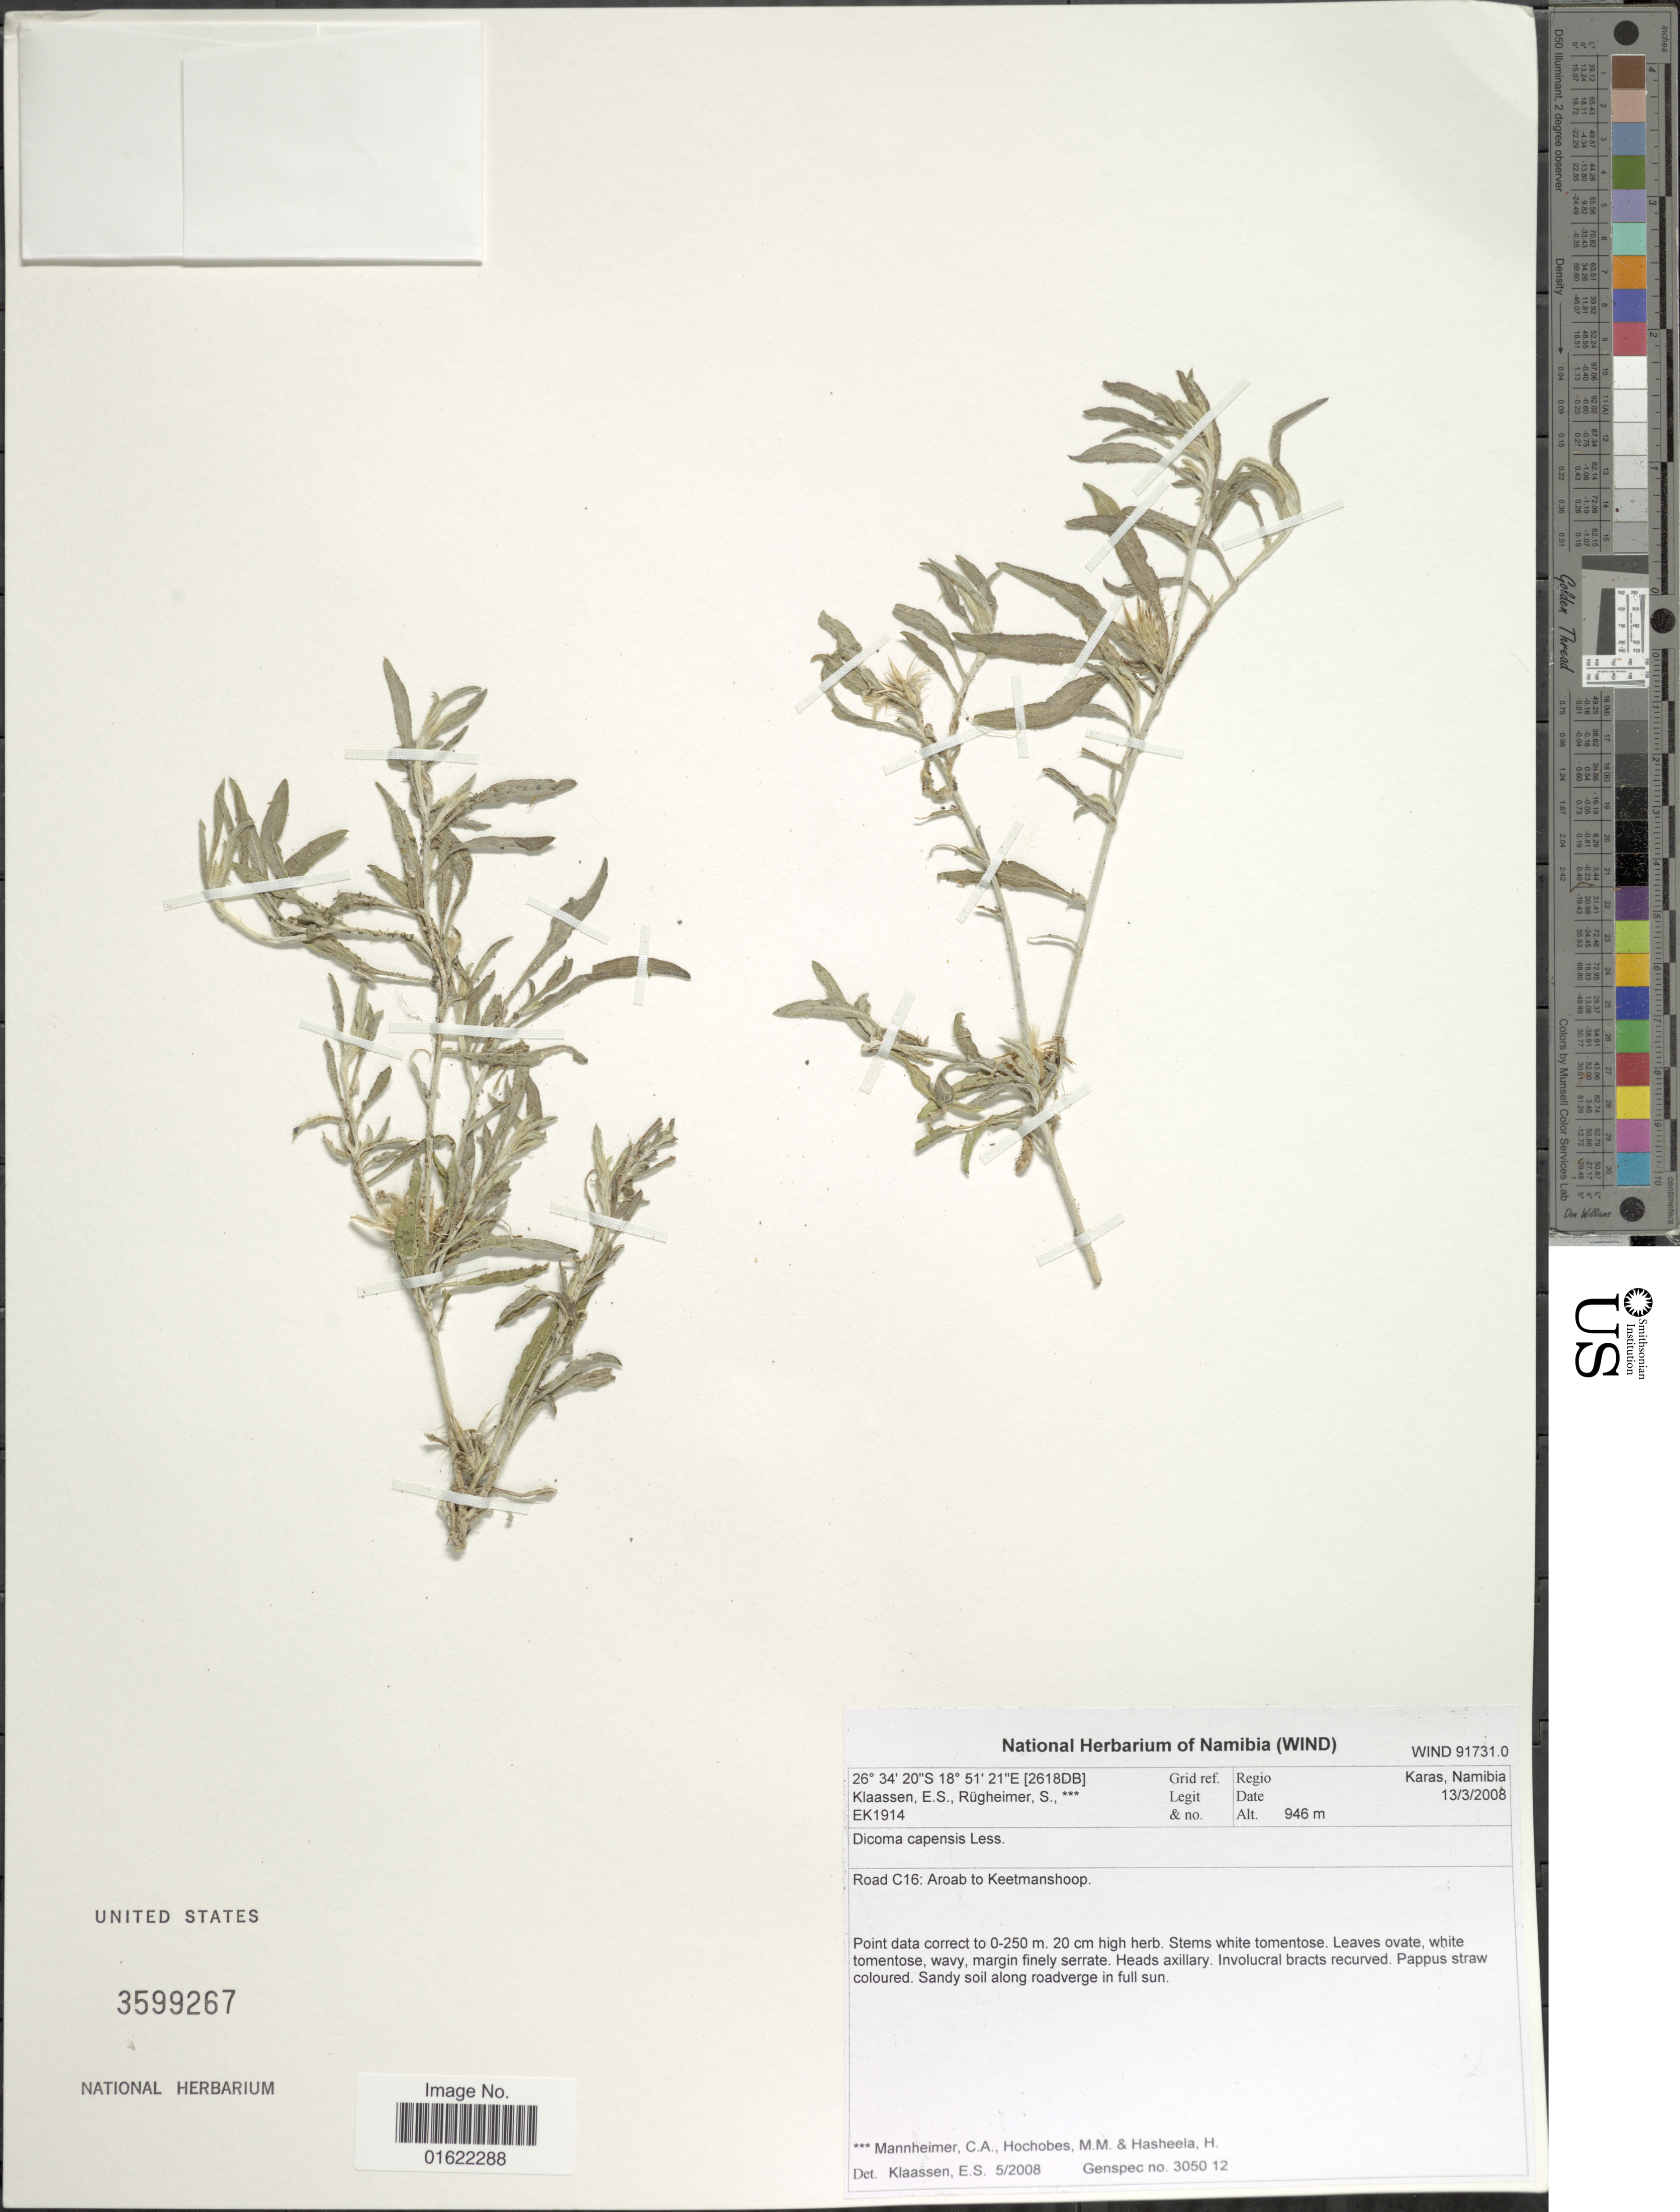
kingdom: Plantae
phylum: Tracheophyta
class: Magnoliopsida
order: Asterales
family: Asteraceae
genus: Dicoma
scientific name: Dicoma capensis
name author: Less.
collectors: E. S. Klaassen & S. Rugheimer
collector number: EK1914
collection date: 2008-03-13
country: Namibia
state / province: Karas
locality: Road C16: Aroab to Keetmanshoop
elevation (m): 946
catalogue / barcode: US 3599267